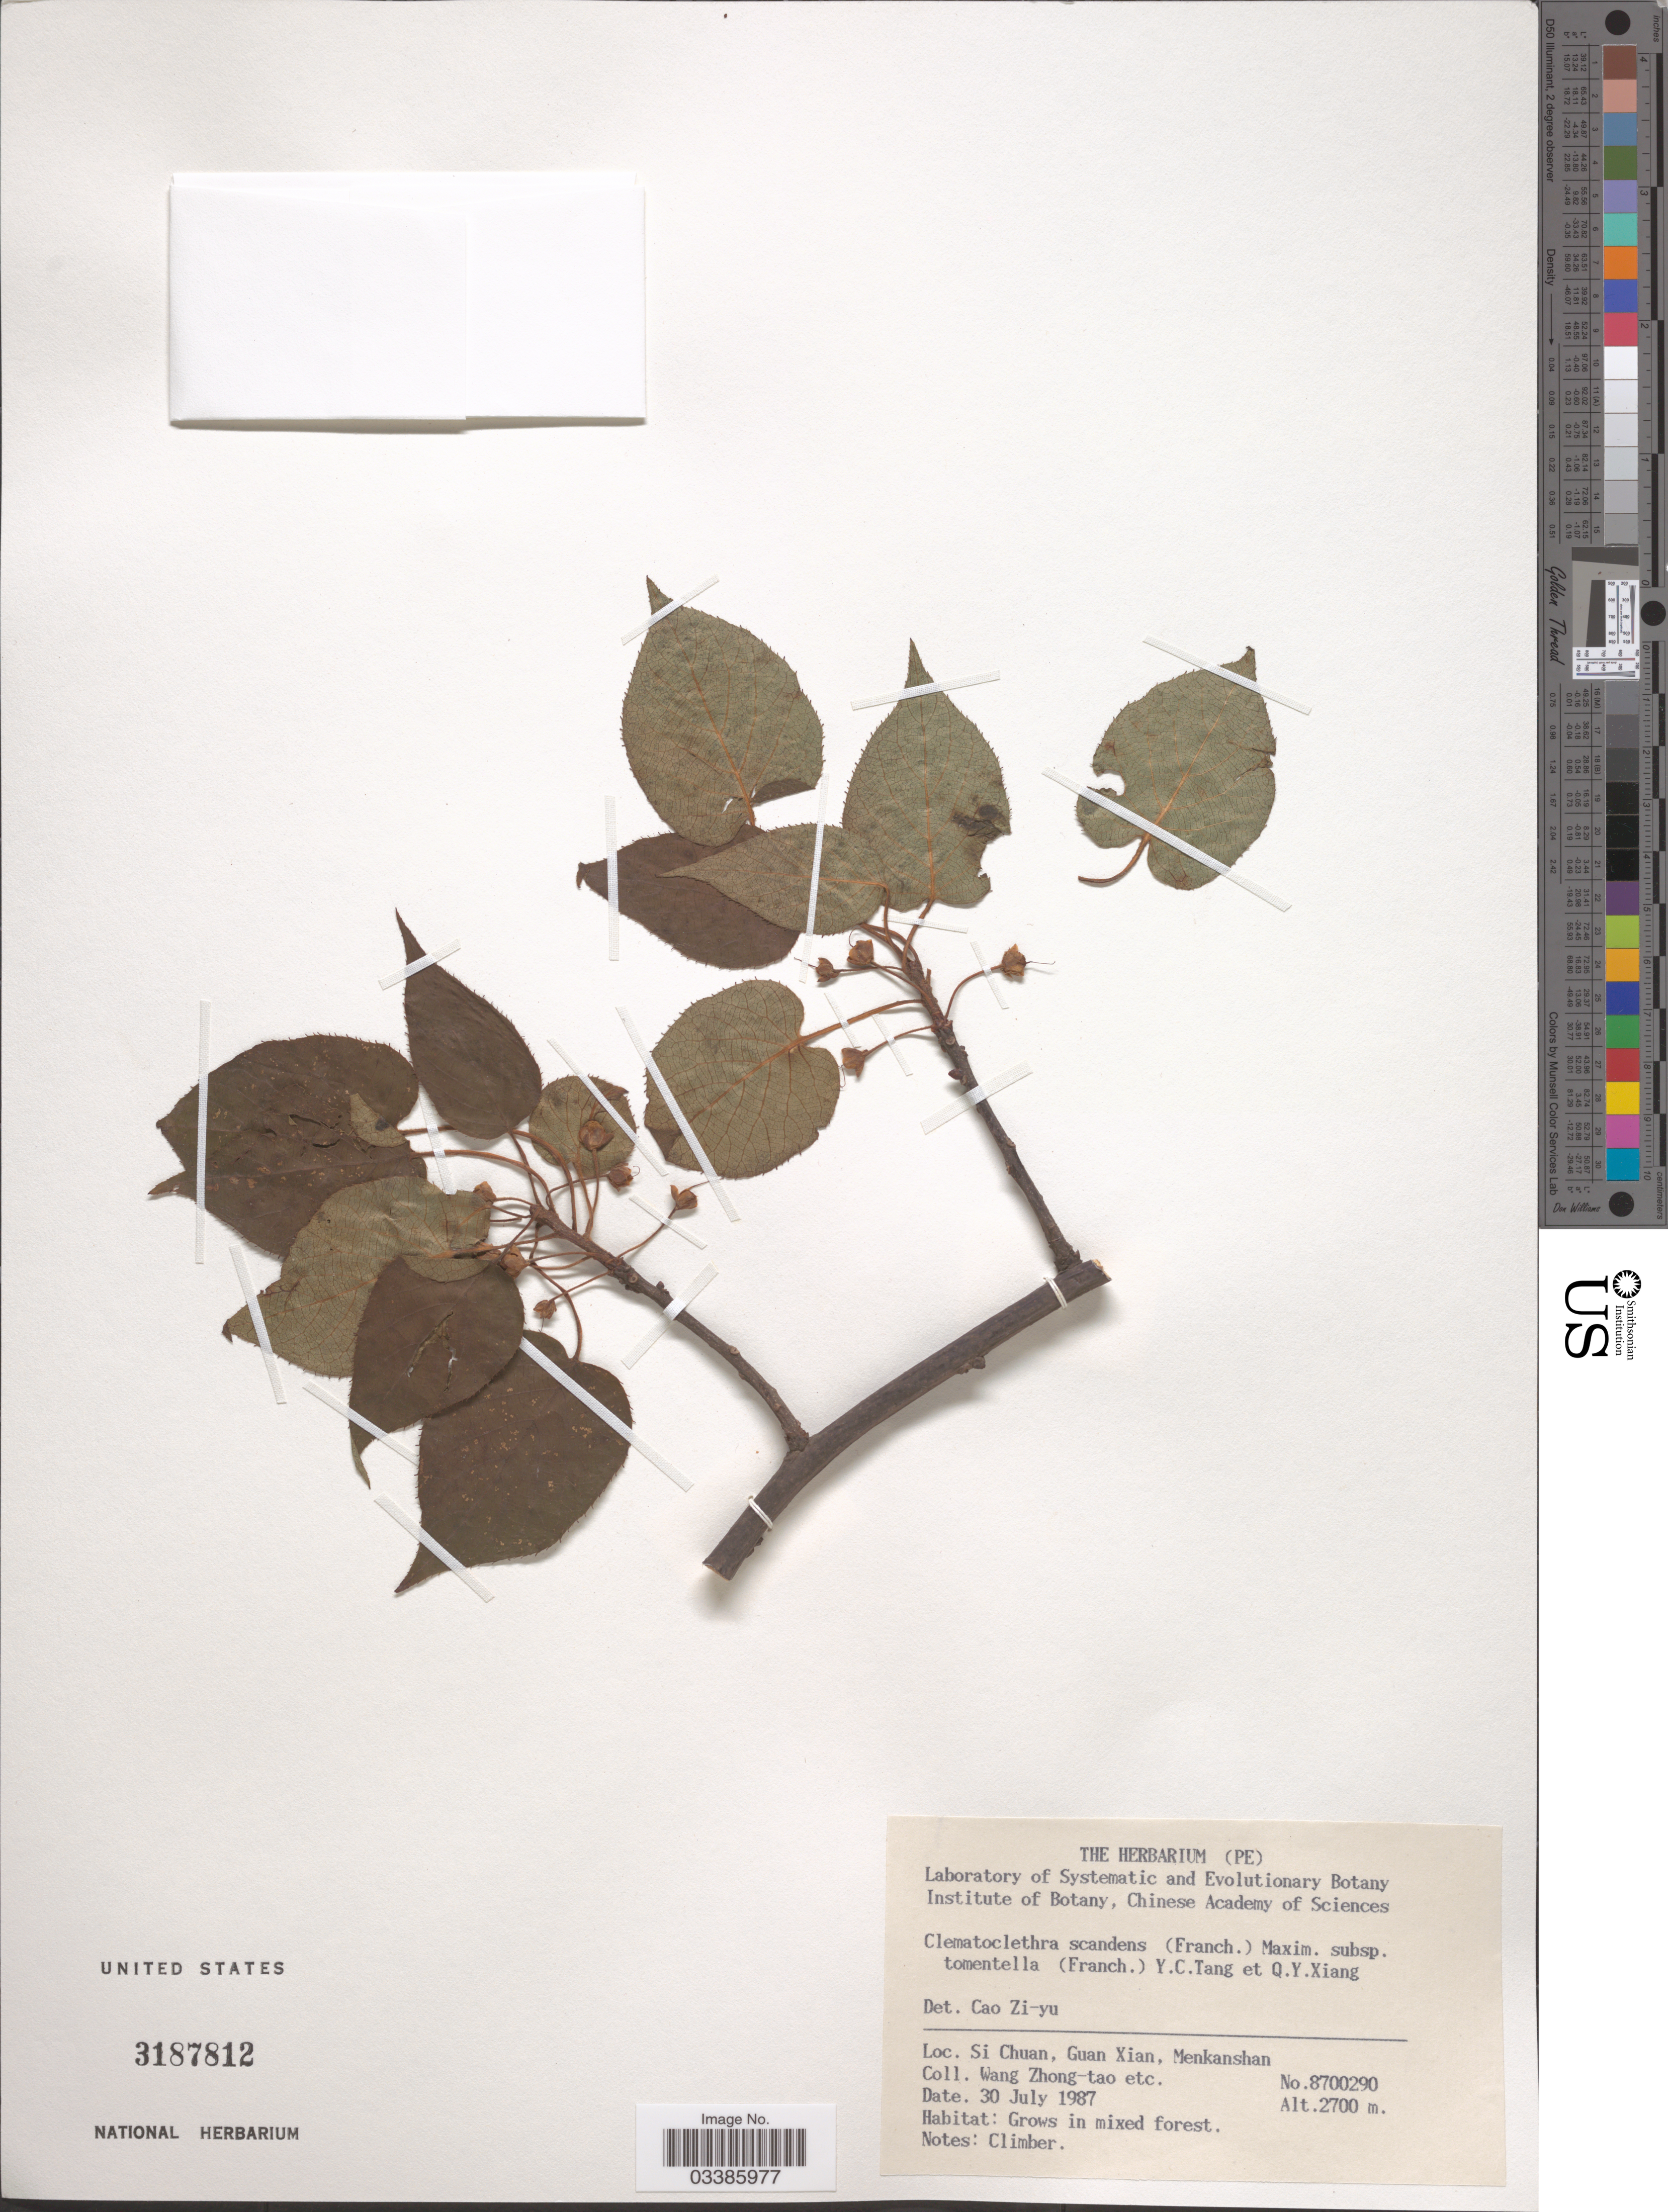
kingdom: Plantae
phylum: Tracheophyta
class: Magnoliopsida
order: Ericales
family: Actinidiaceae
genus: Clematoclethra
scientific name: Clematoclethra scandens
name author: (Franch.) Maxim.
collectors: W. Zhong-Tao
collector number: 8700290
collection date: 1987-07-30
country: China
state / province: Sichuan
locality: Si Chuan, Guan Xian, Menkanshan.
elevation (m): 2700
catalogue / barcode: US 3187812